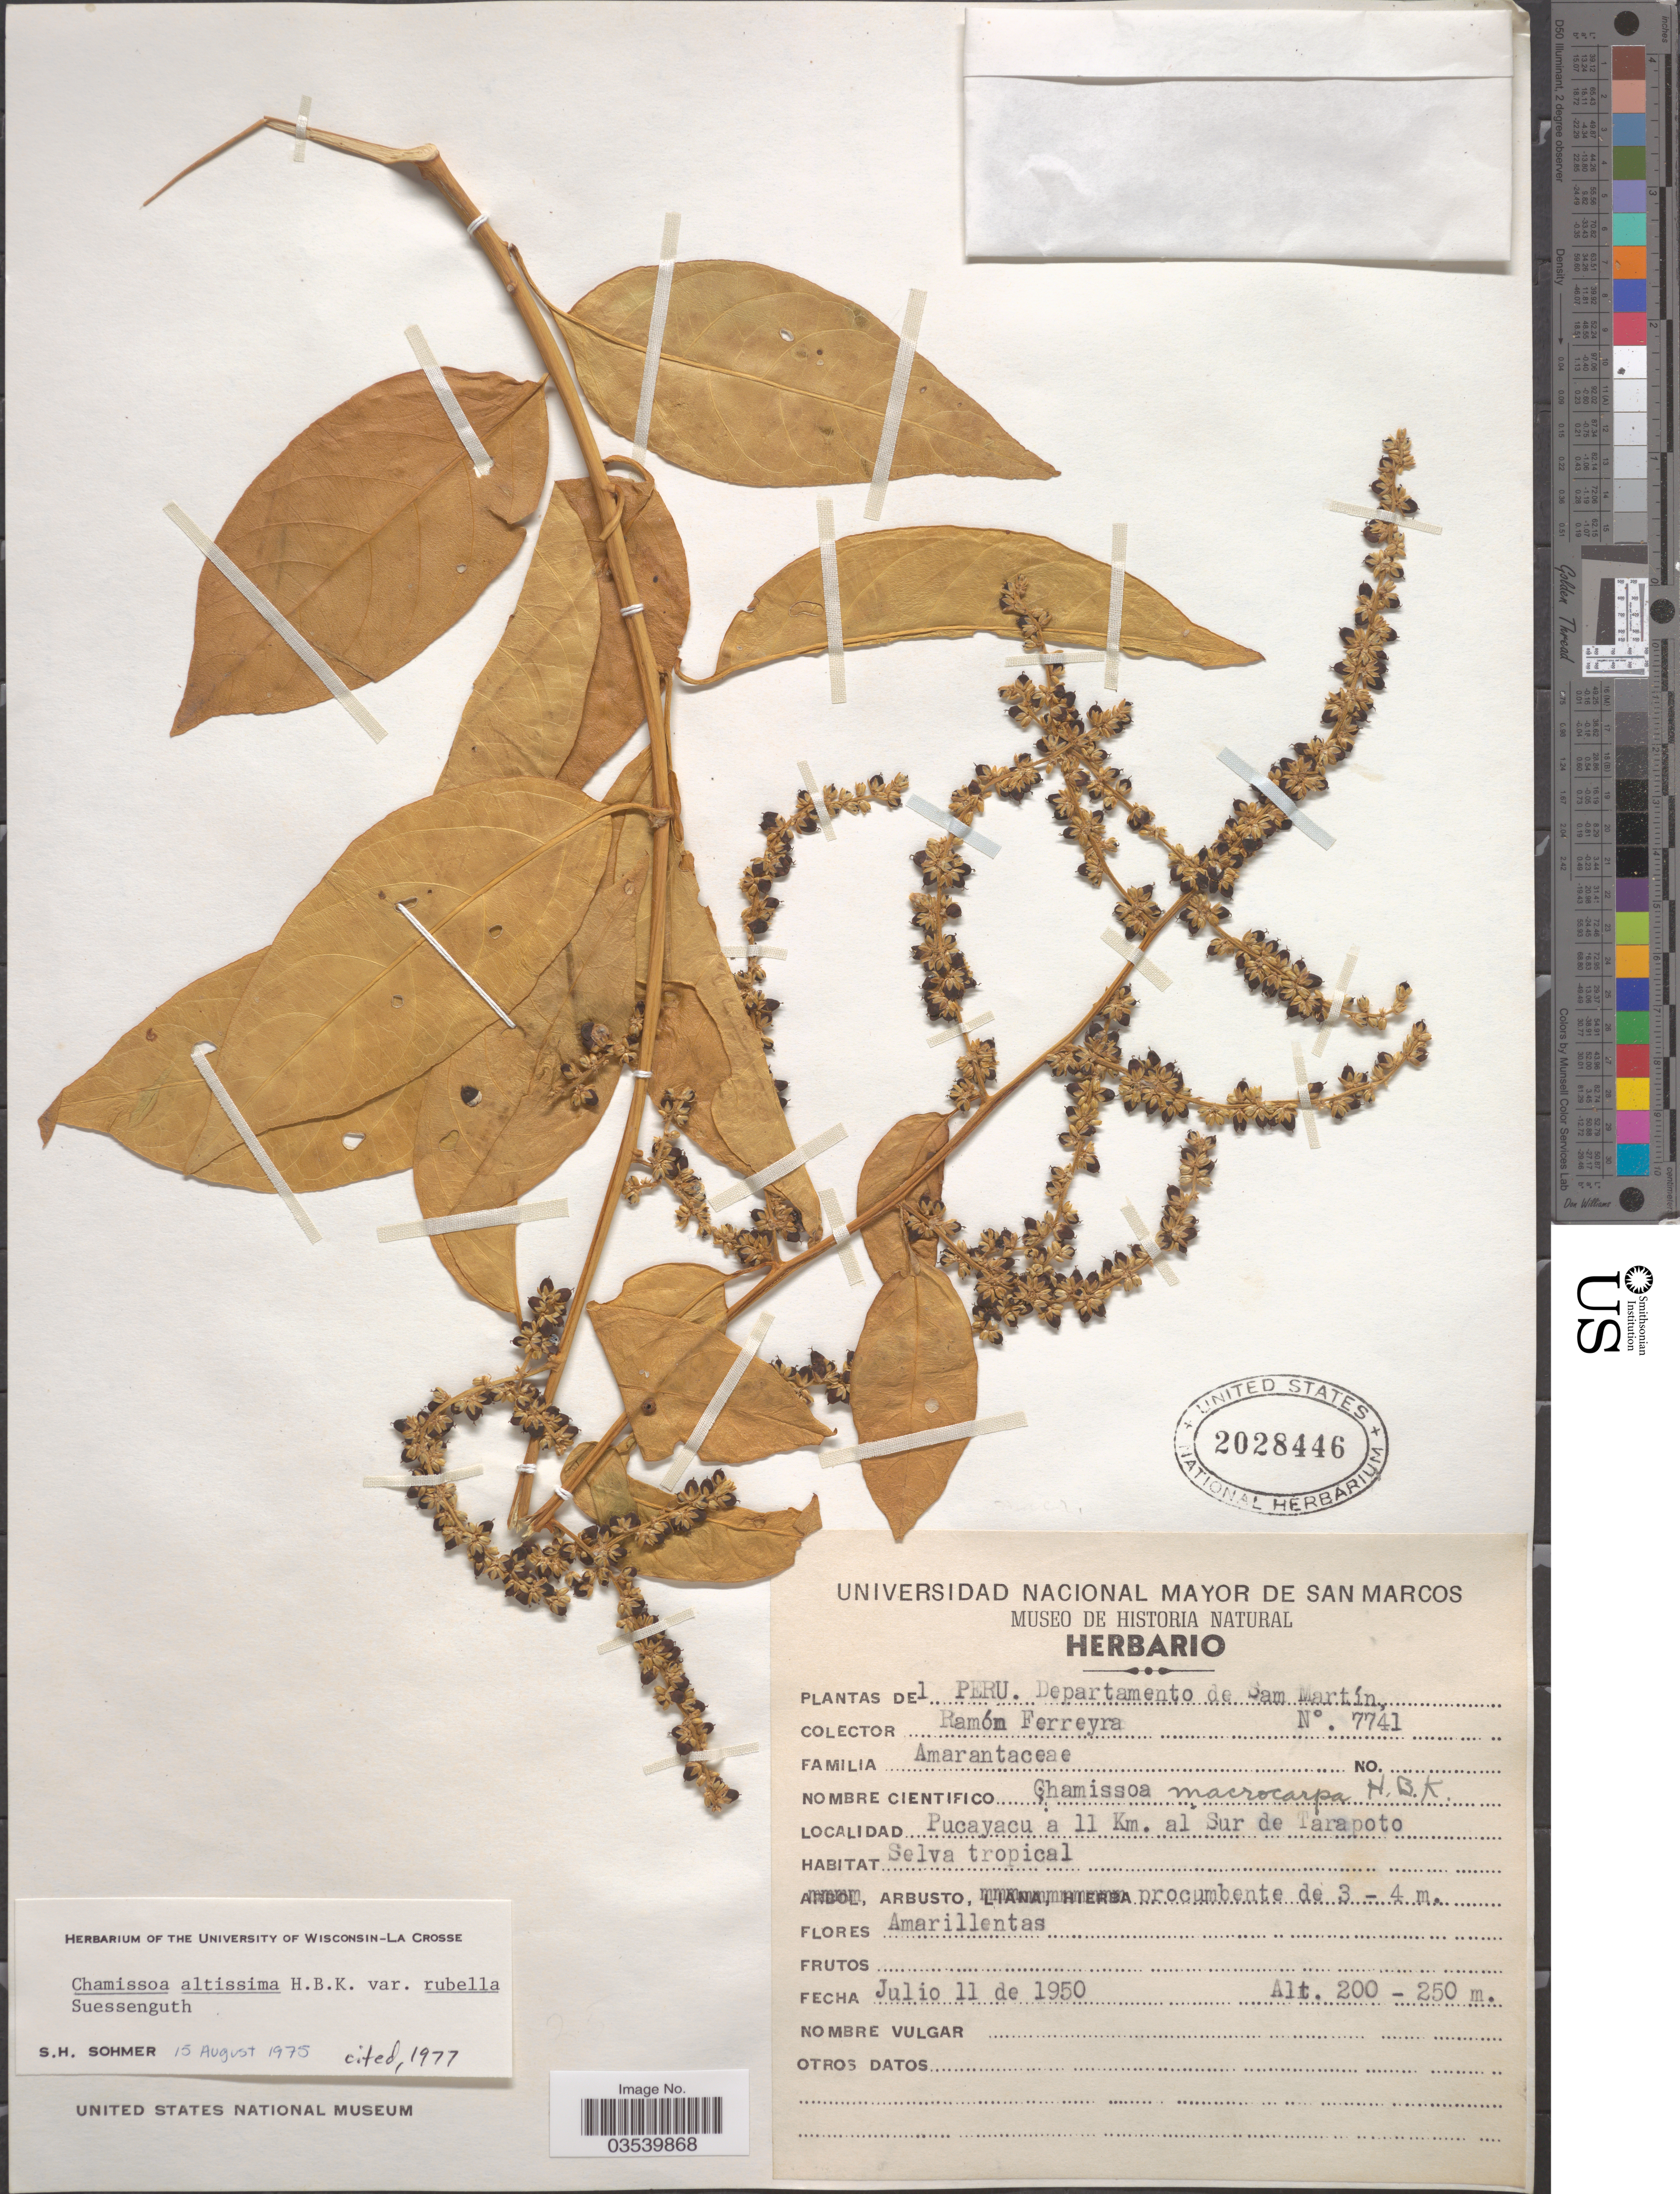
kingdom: Plantae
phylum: Tracheophyta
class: Magnoliopsida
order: Caryophyllales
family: Amaranthaceae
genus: Chamissoa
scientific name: Chamissoa altissima var. rubella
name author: Suess.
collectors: R. A. Ferreyra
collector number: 7741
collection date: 1950-07-11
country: Peru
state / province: San Martín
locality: Departamento de Sam Martín. Pucayacu a 11 Km. al Sur de Tarapoto.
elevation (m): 200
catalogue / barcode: US 2028446